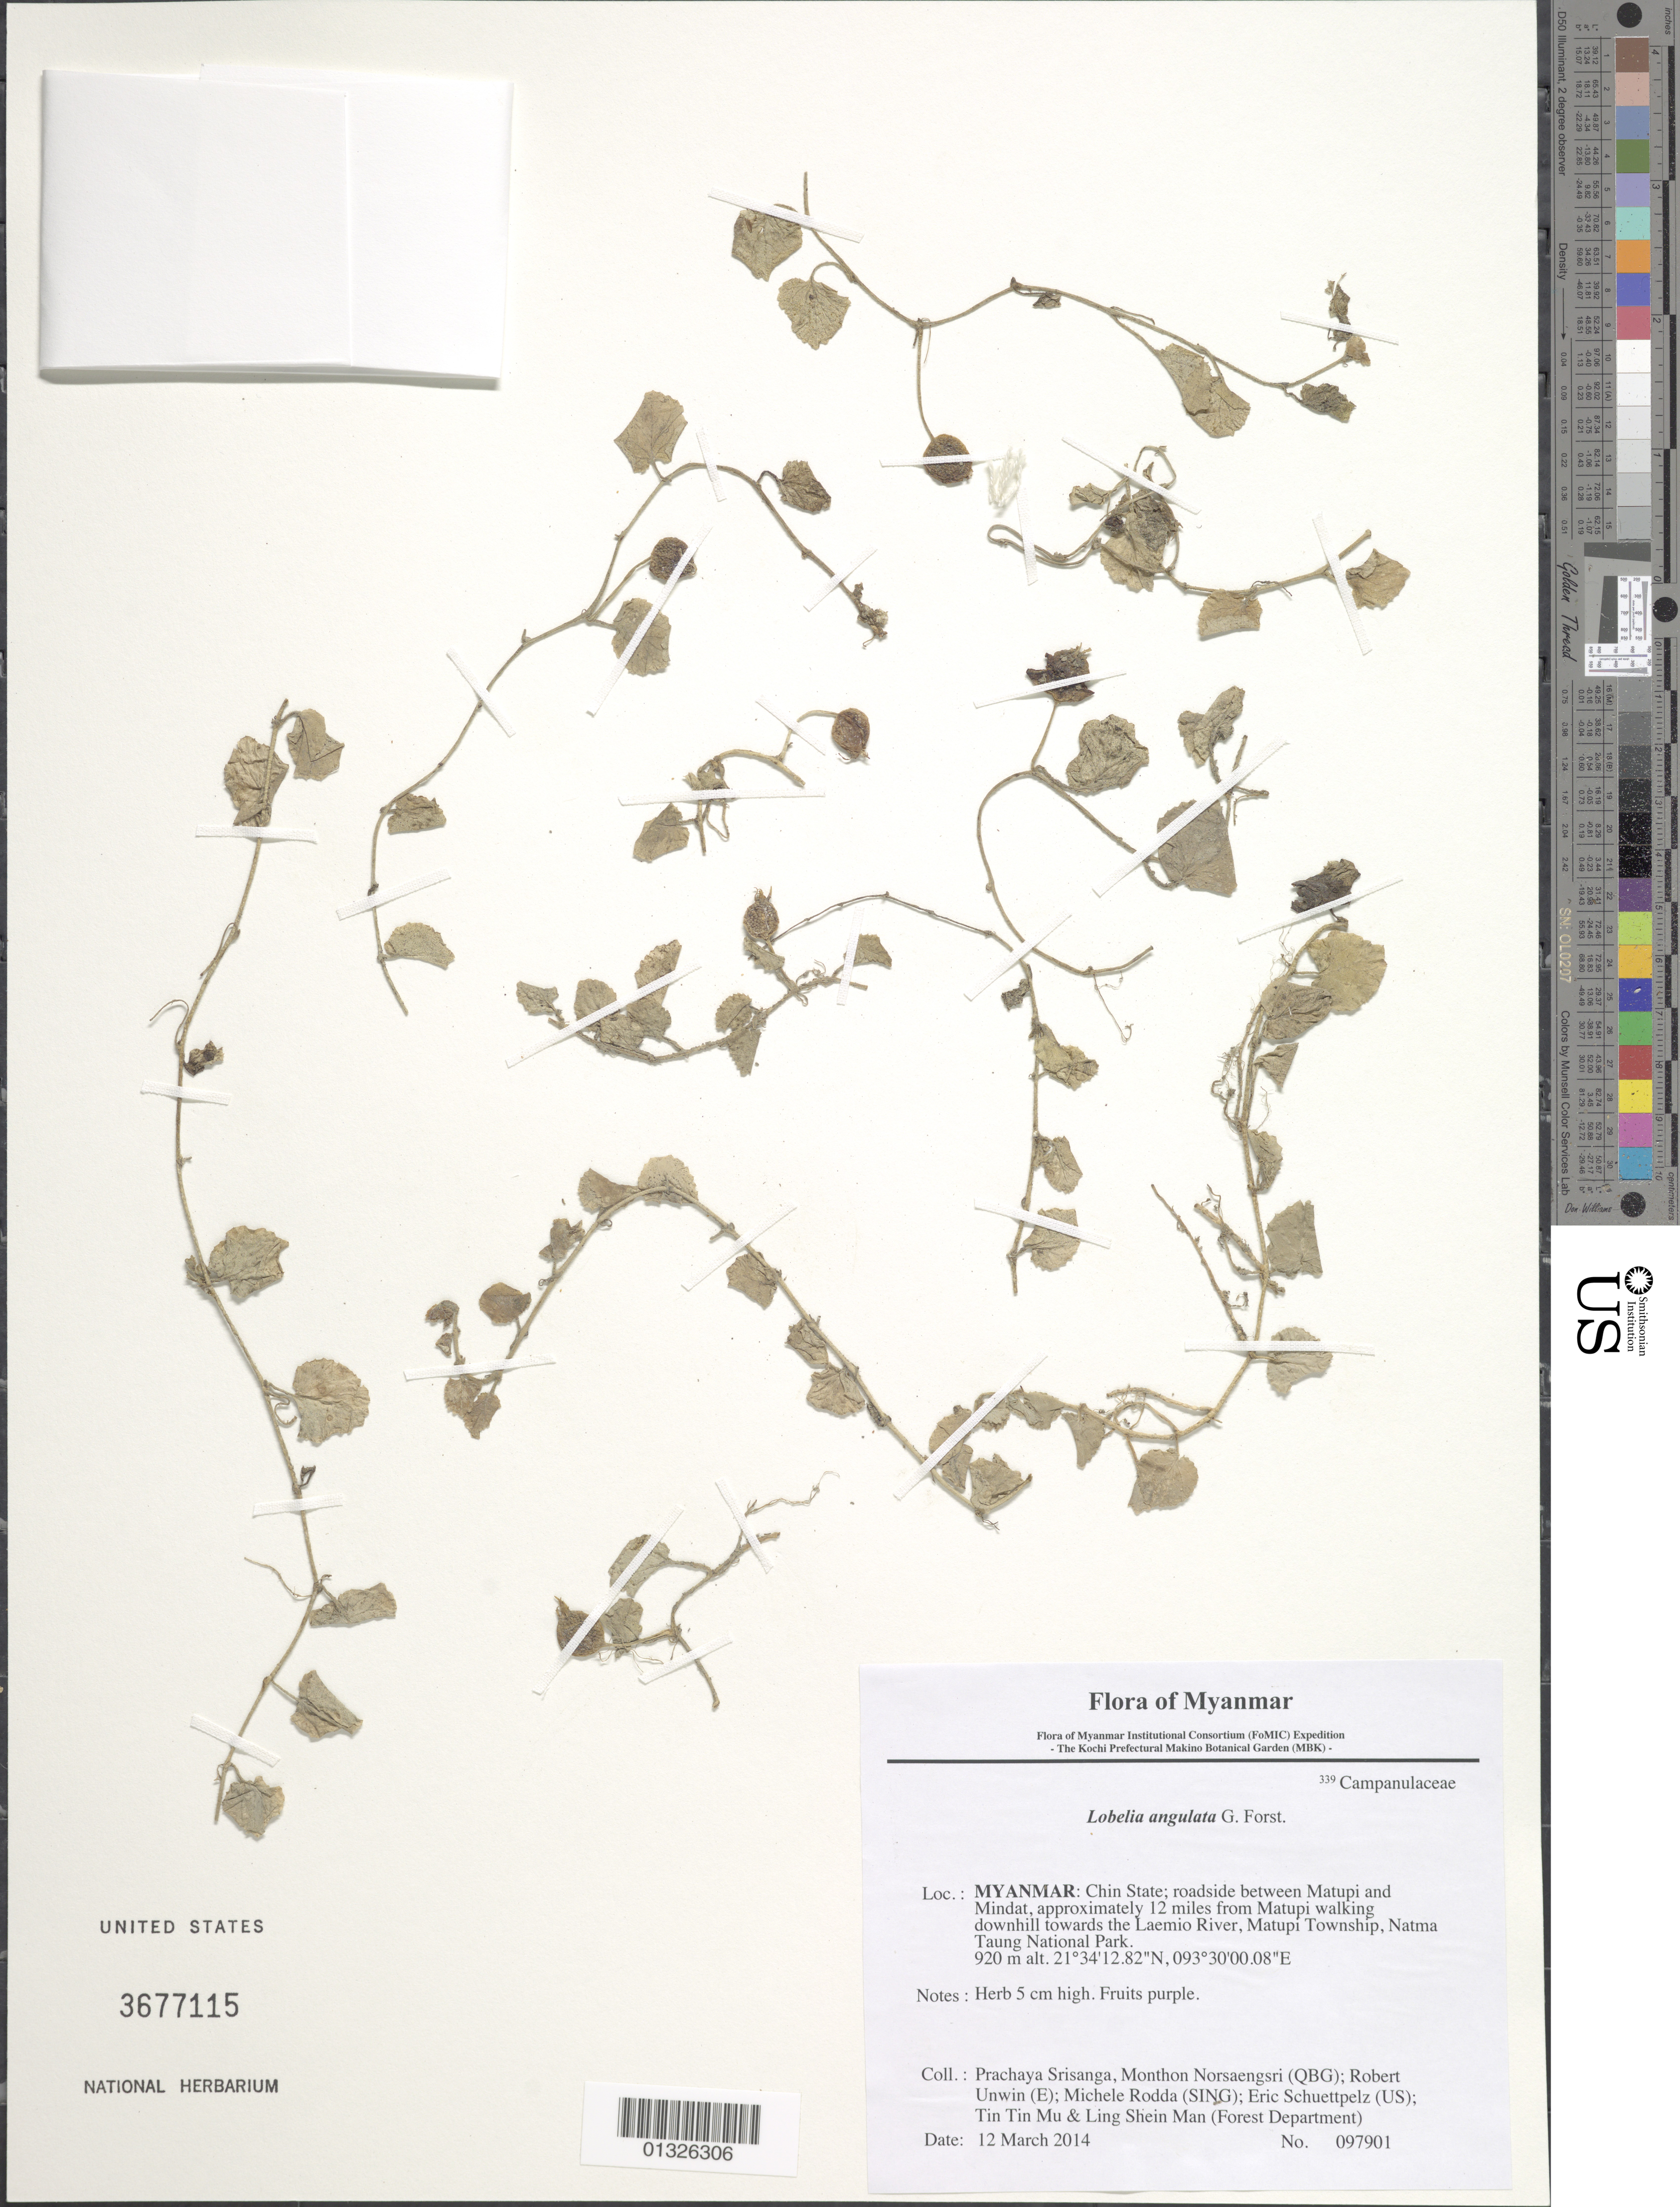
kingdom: Plantae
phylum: Tracheophyta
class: Magnoliopsida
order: Asterales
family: Campanulaceae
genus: Lobelia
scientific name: Lobelia angulata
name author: G. Forst.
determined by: Fujikawa, Kazumi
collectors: P. Srisanga, M. Norsaengsri, R. Unwin, M. Rodda, E. Schuettpelz, Tin Tin Mu & Ling Shein Man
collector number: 97901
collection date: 2014-03-12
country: Myanmar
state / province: Chin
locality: Roadside between Matupi and Mindat, approximately 12 miles from Matupi walking downhill towards the Laemio River, Matupi Township, Natma Taung National Park.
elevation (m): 920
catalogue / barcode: US 3677115